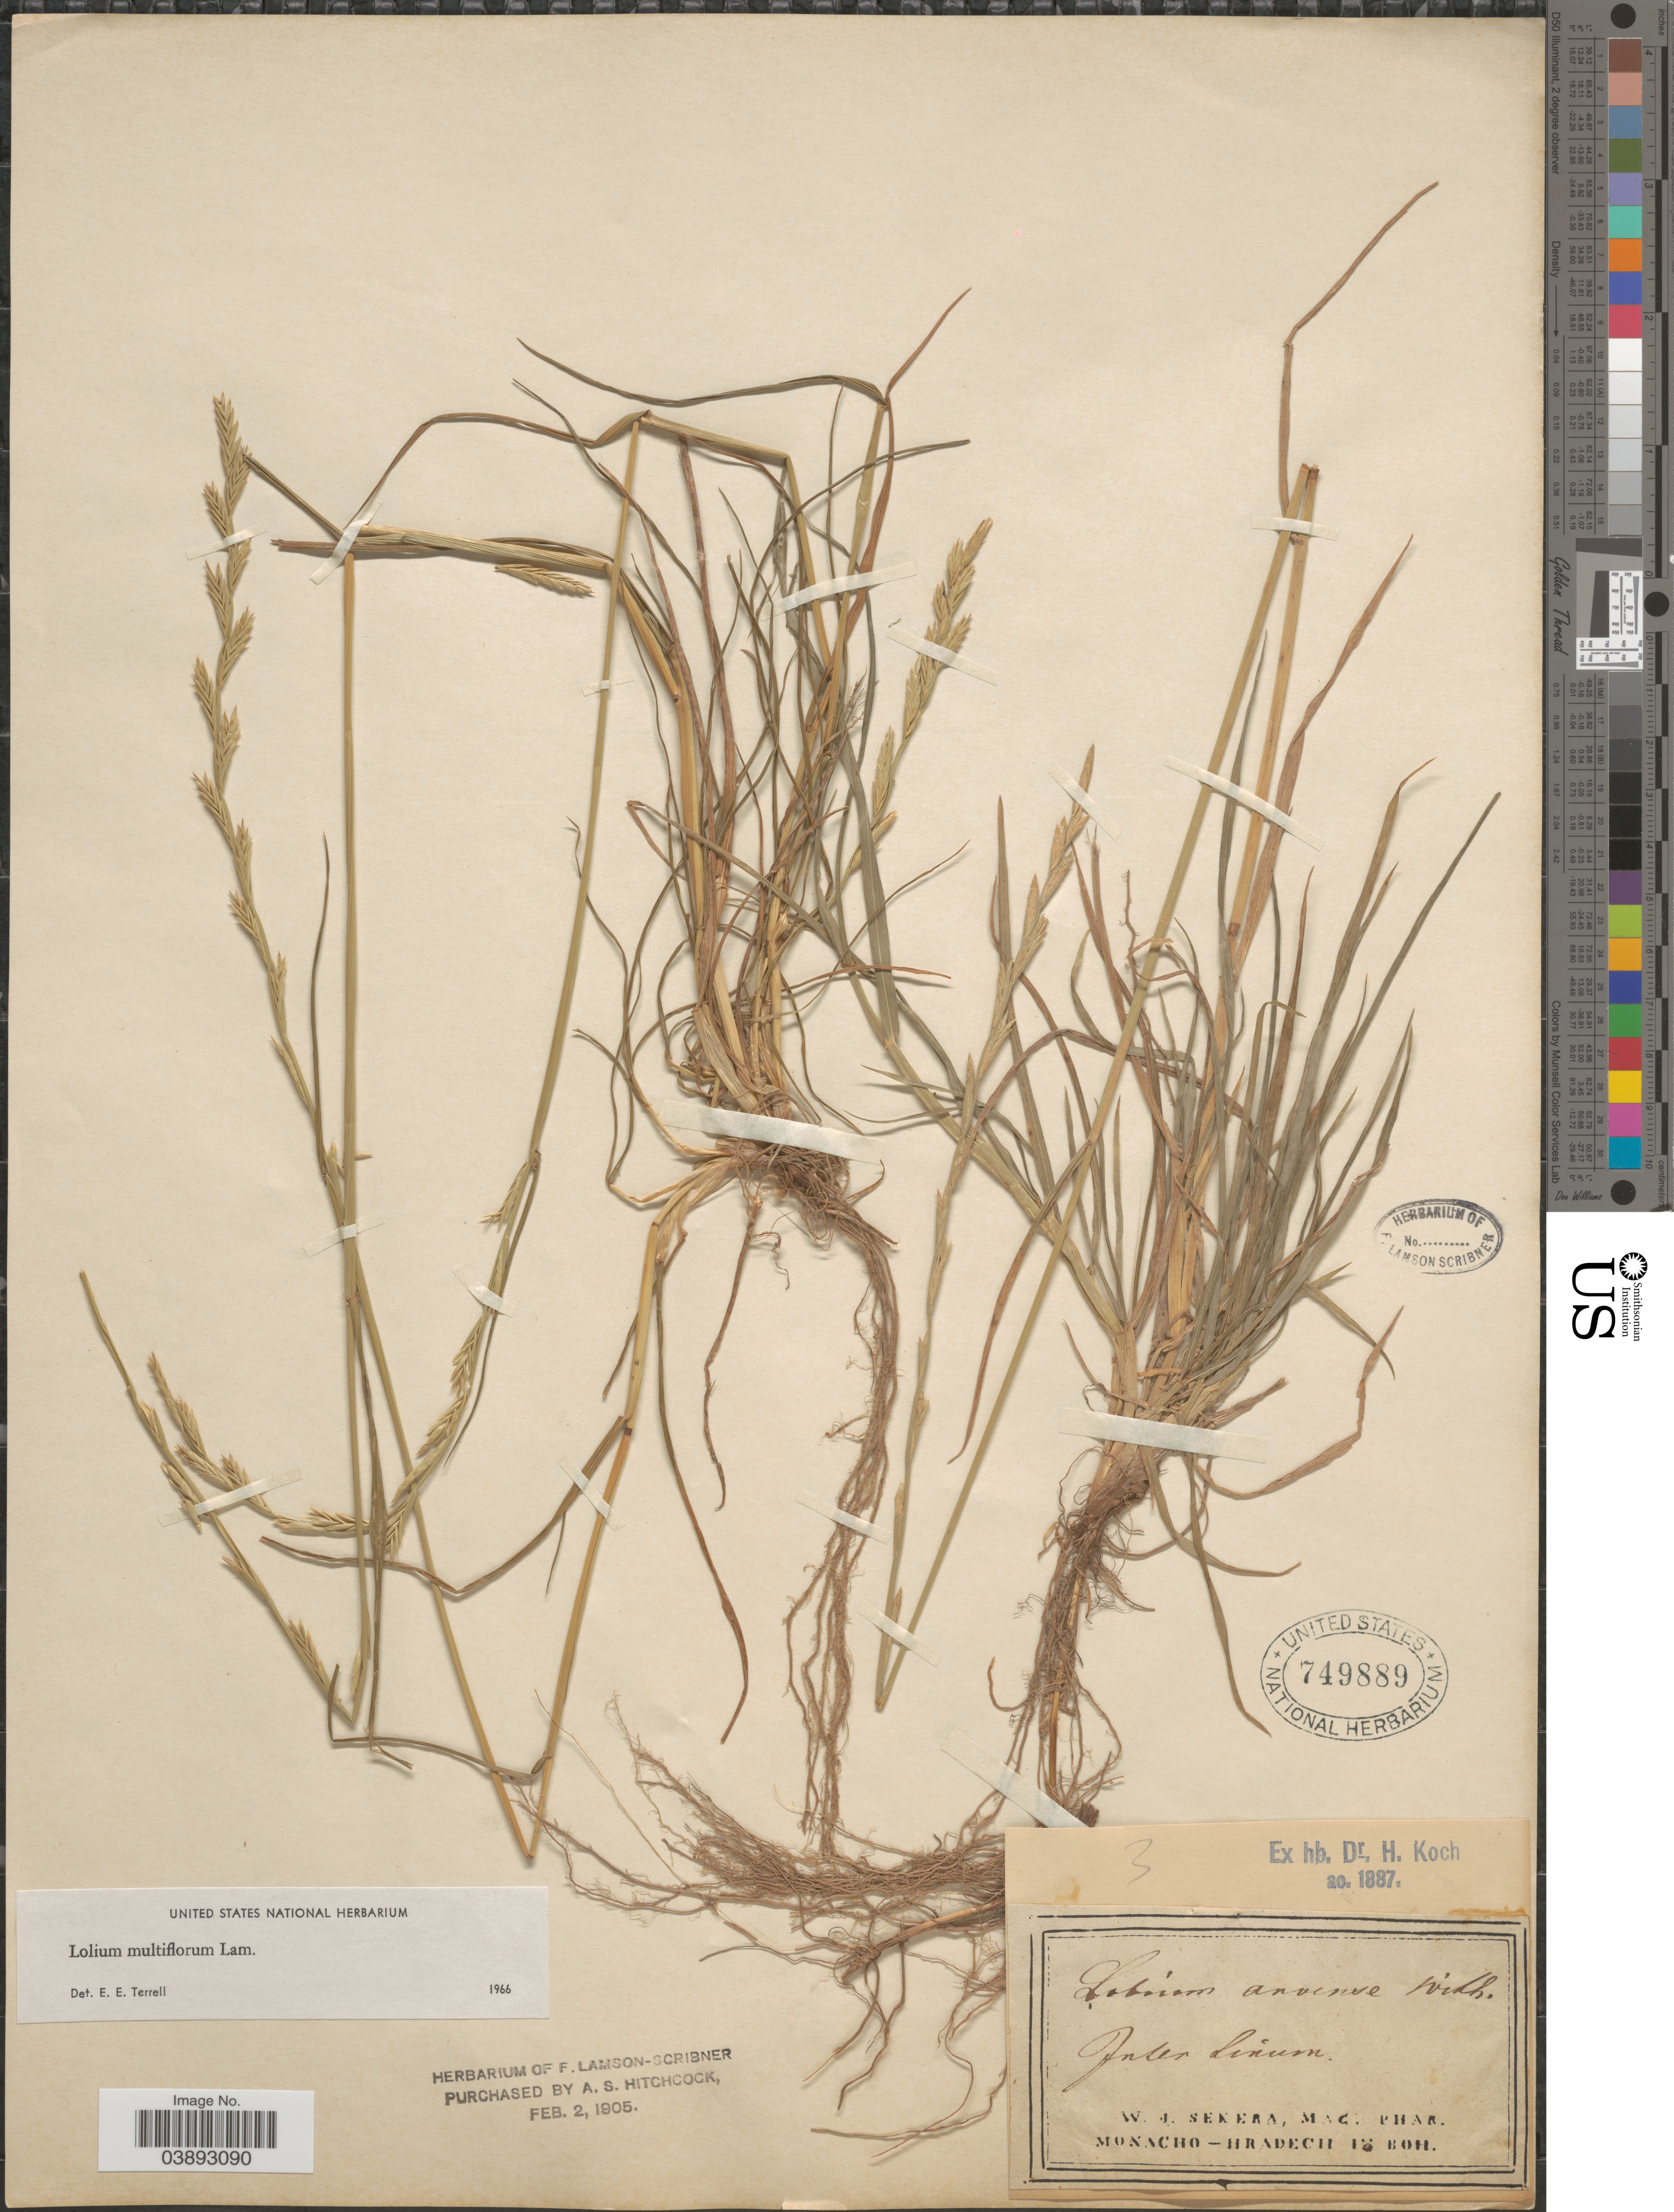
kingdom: Plantae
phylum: Tracheophyta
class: Liliopsida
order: Poales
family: Poaceae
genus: Lolium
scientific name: Lolium multiflorum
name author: Lam.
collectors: W. Sekera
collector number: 3?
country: Monaco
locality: Inter linum. Monacho.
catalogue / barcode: US 749889